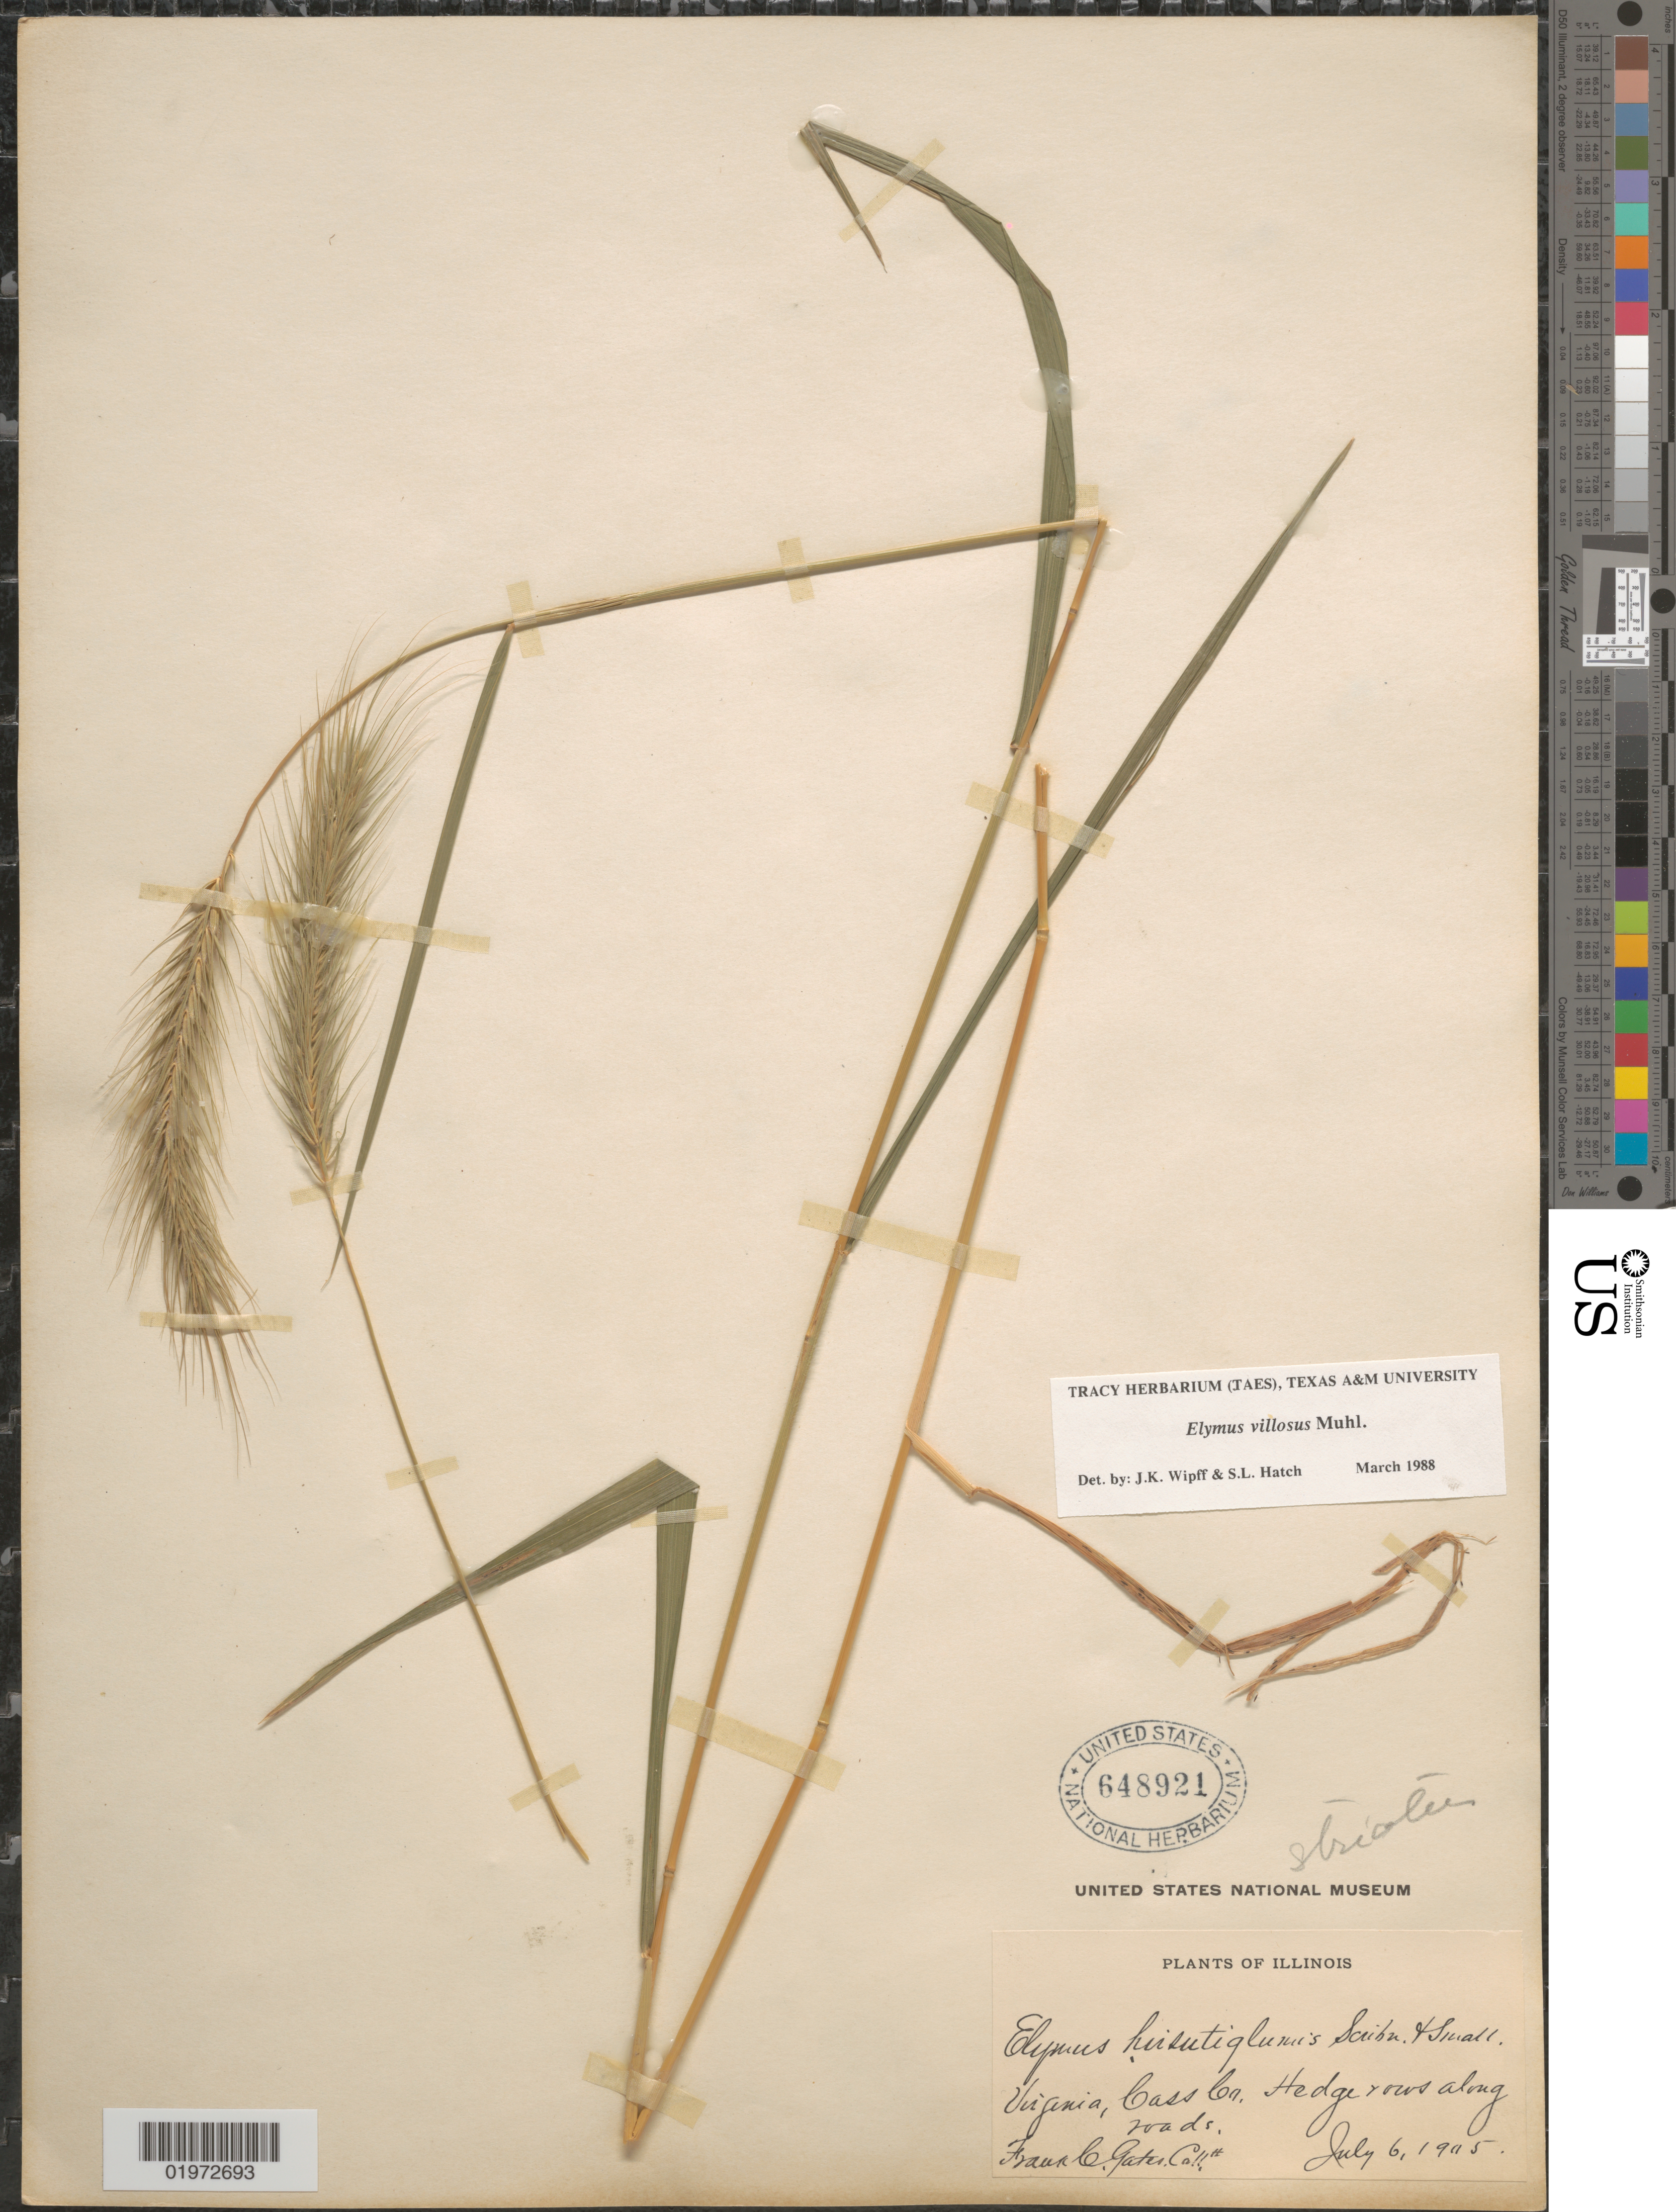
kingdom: Plantae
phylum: Tracheophyta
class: Liliopsida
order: Poales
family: Poaceae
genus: Elymus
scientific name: Elymus villosus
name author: Muhl. ex Willd.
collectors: F. C. Gates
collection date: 1945-07-06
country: United States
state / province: Illinois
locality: Virginia, Cass Cr. Hedge rows along roads.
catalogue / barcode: US 648921